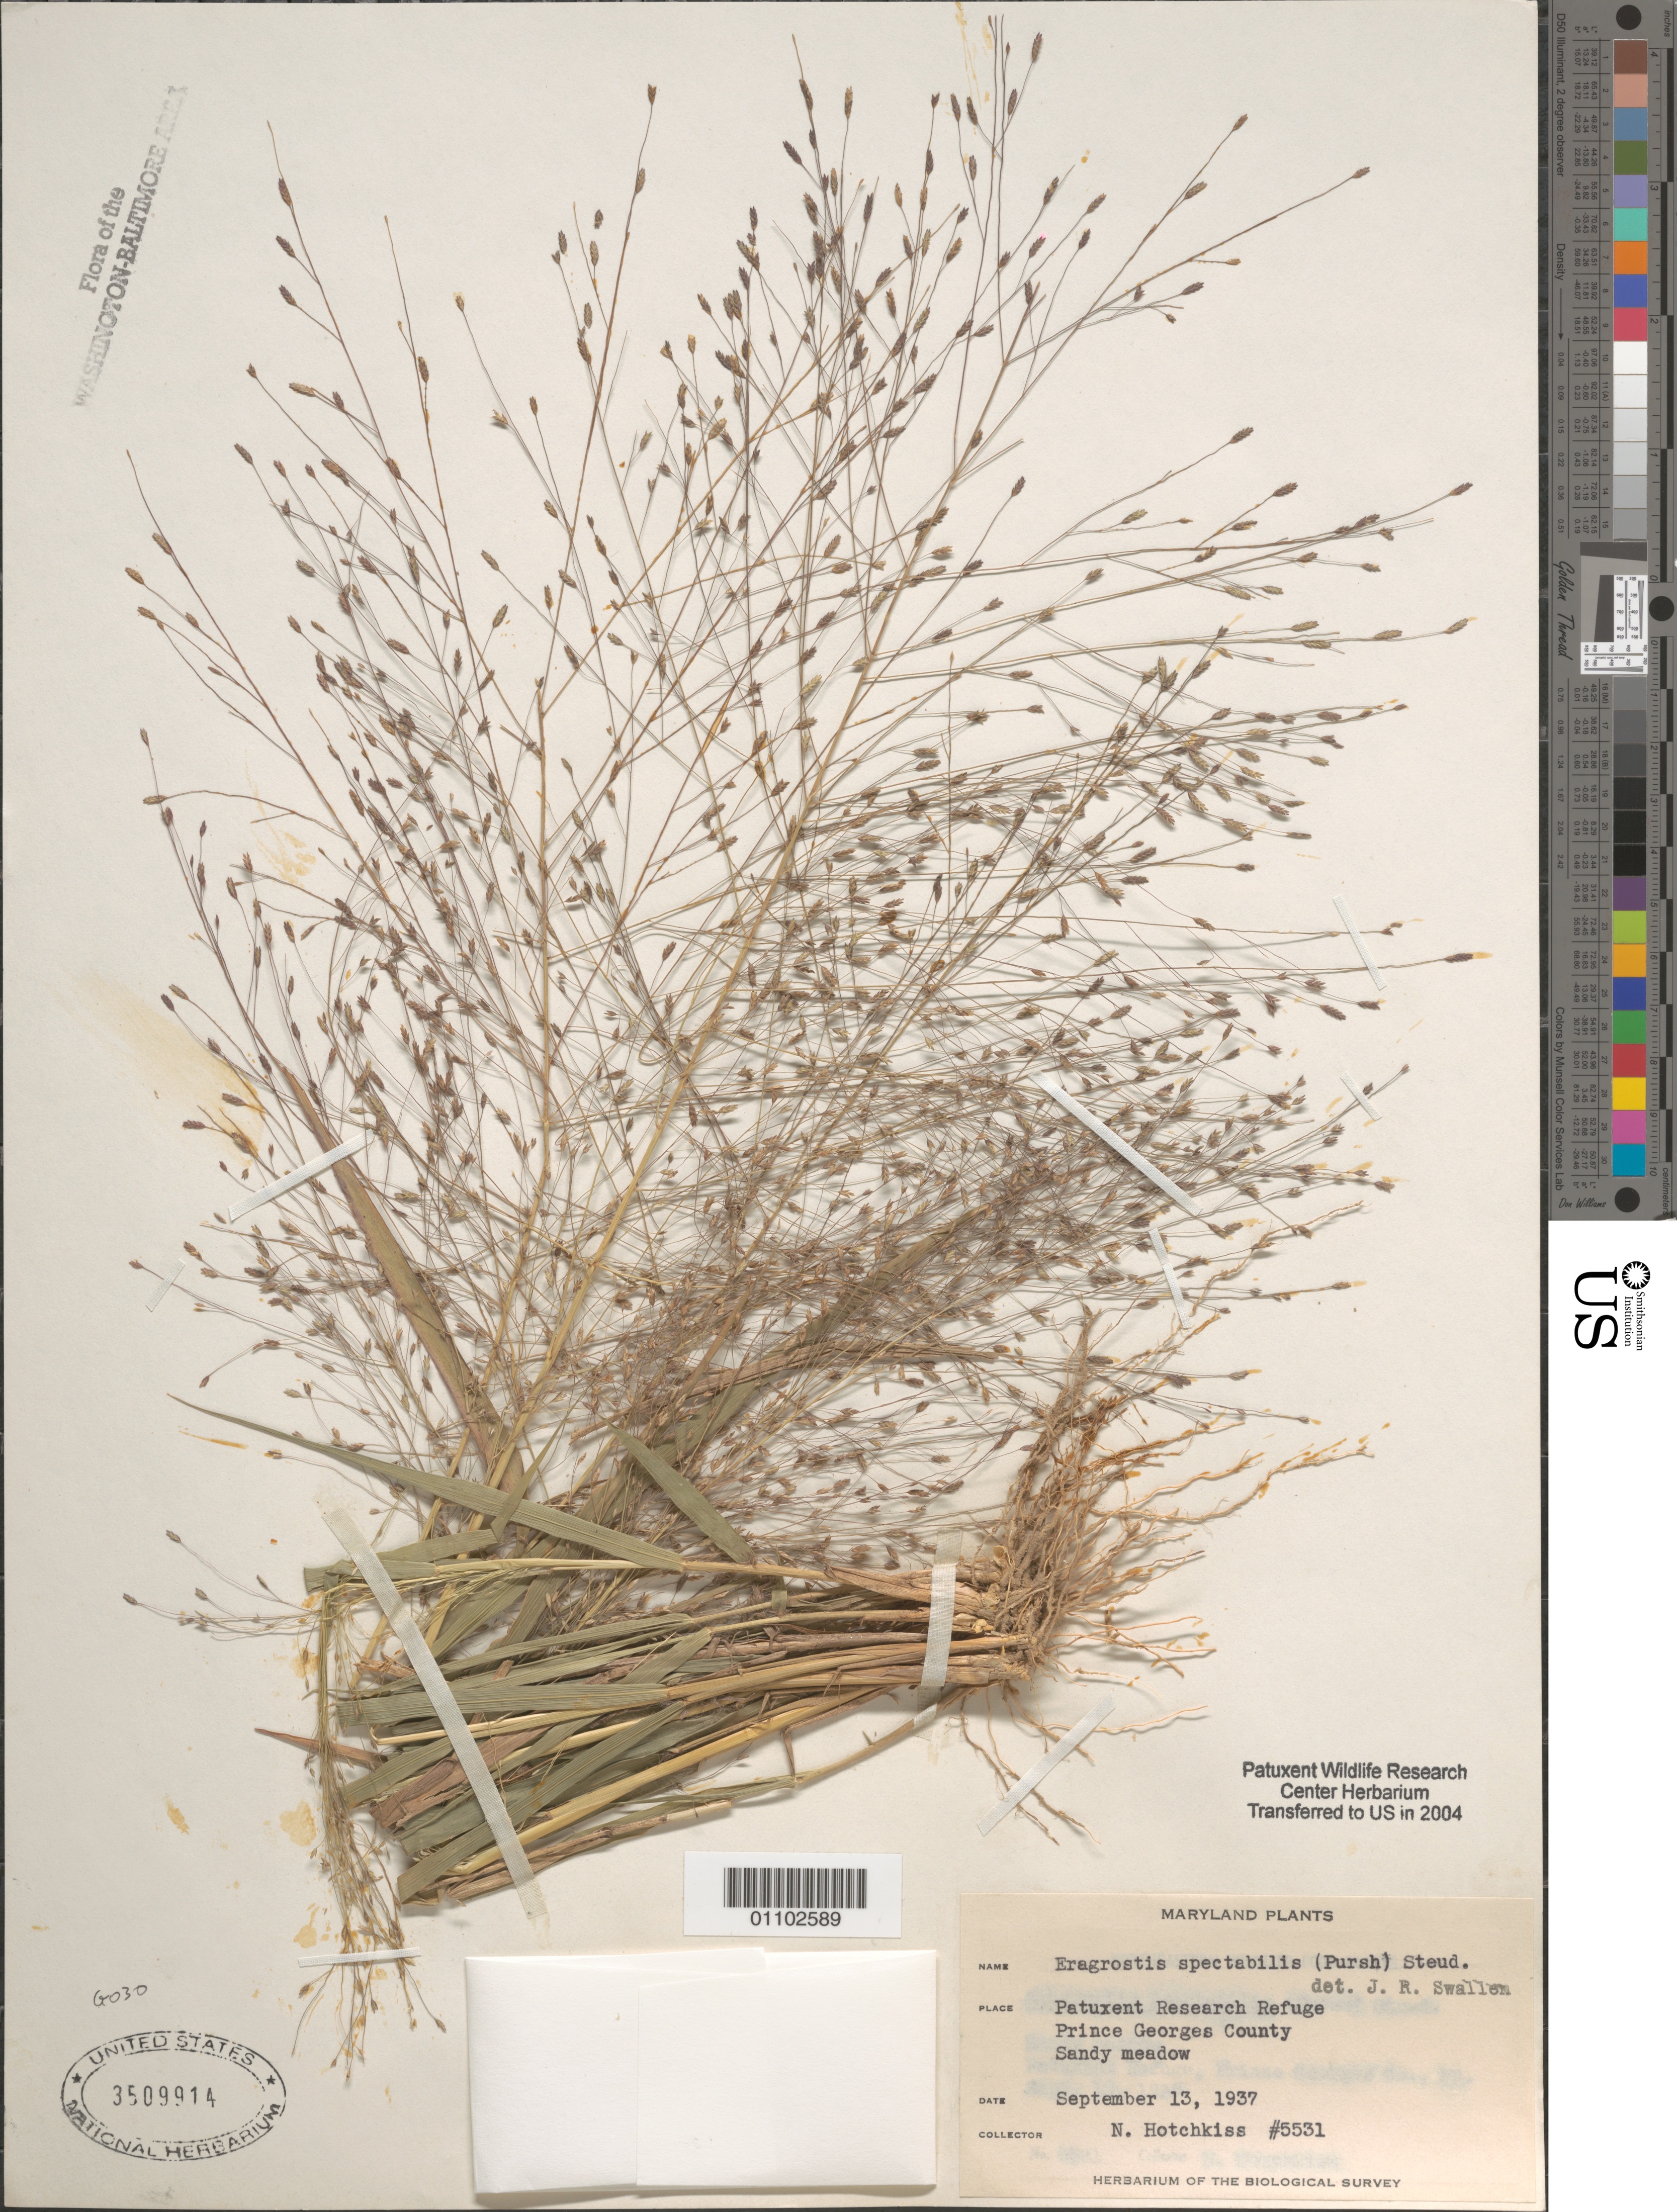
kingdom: Plantae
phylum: Tracheophyta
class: Liliopsida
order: Poales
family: Poaceae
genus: Eragrostis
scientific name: Eragrostis spectabilis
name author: (Pursh) Steud.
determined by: Swallen, Jason R.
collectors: N. Hotchkiss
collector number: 5531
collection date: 1937-09-13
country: United States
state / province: Maryland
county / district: Prince George's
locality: Patuxent Research Refuge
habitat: Sandy meadow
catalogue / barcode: US 3509914